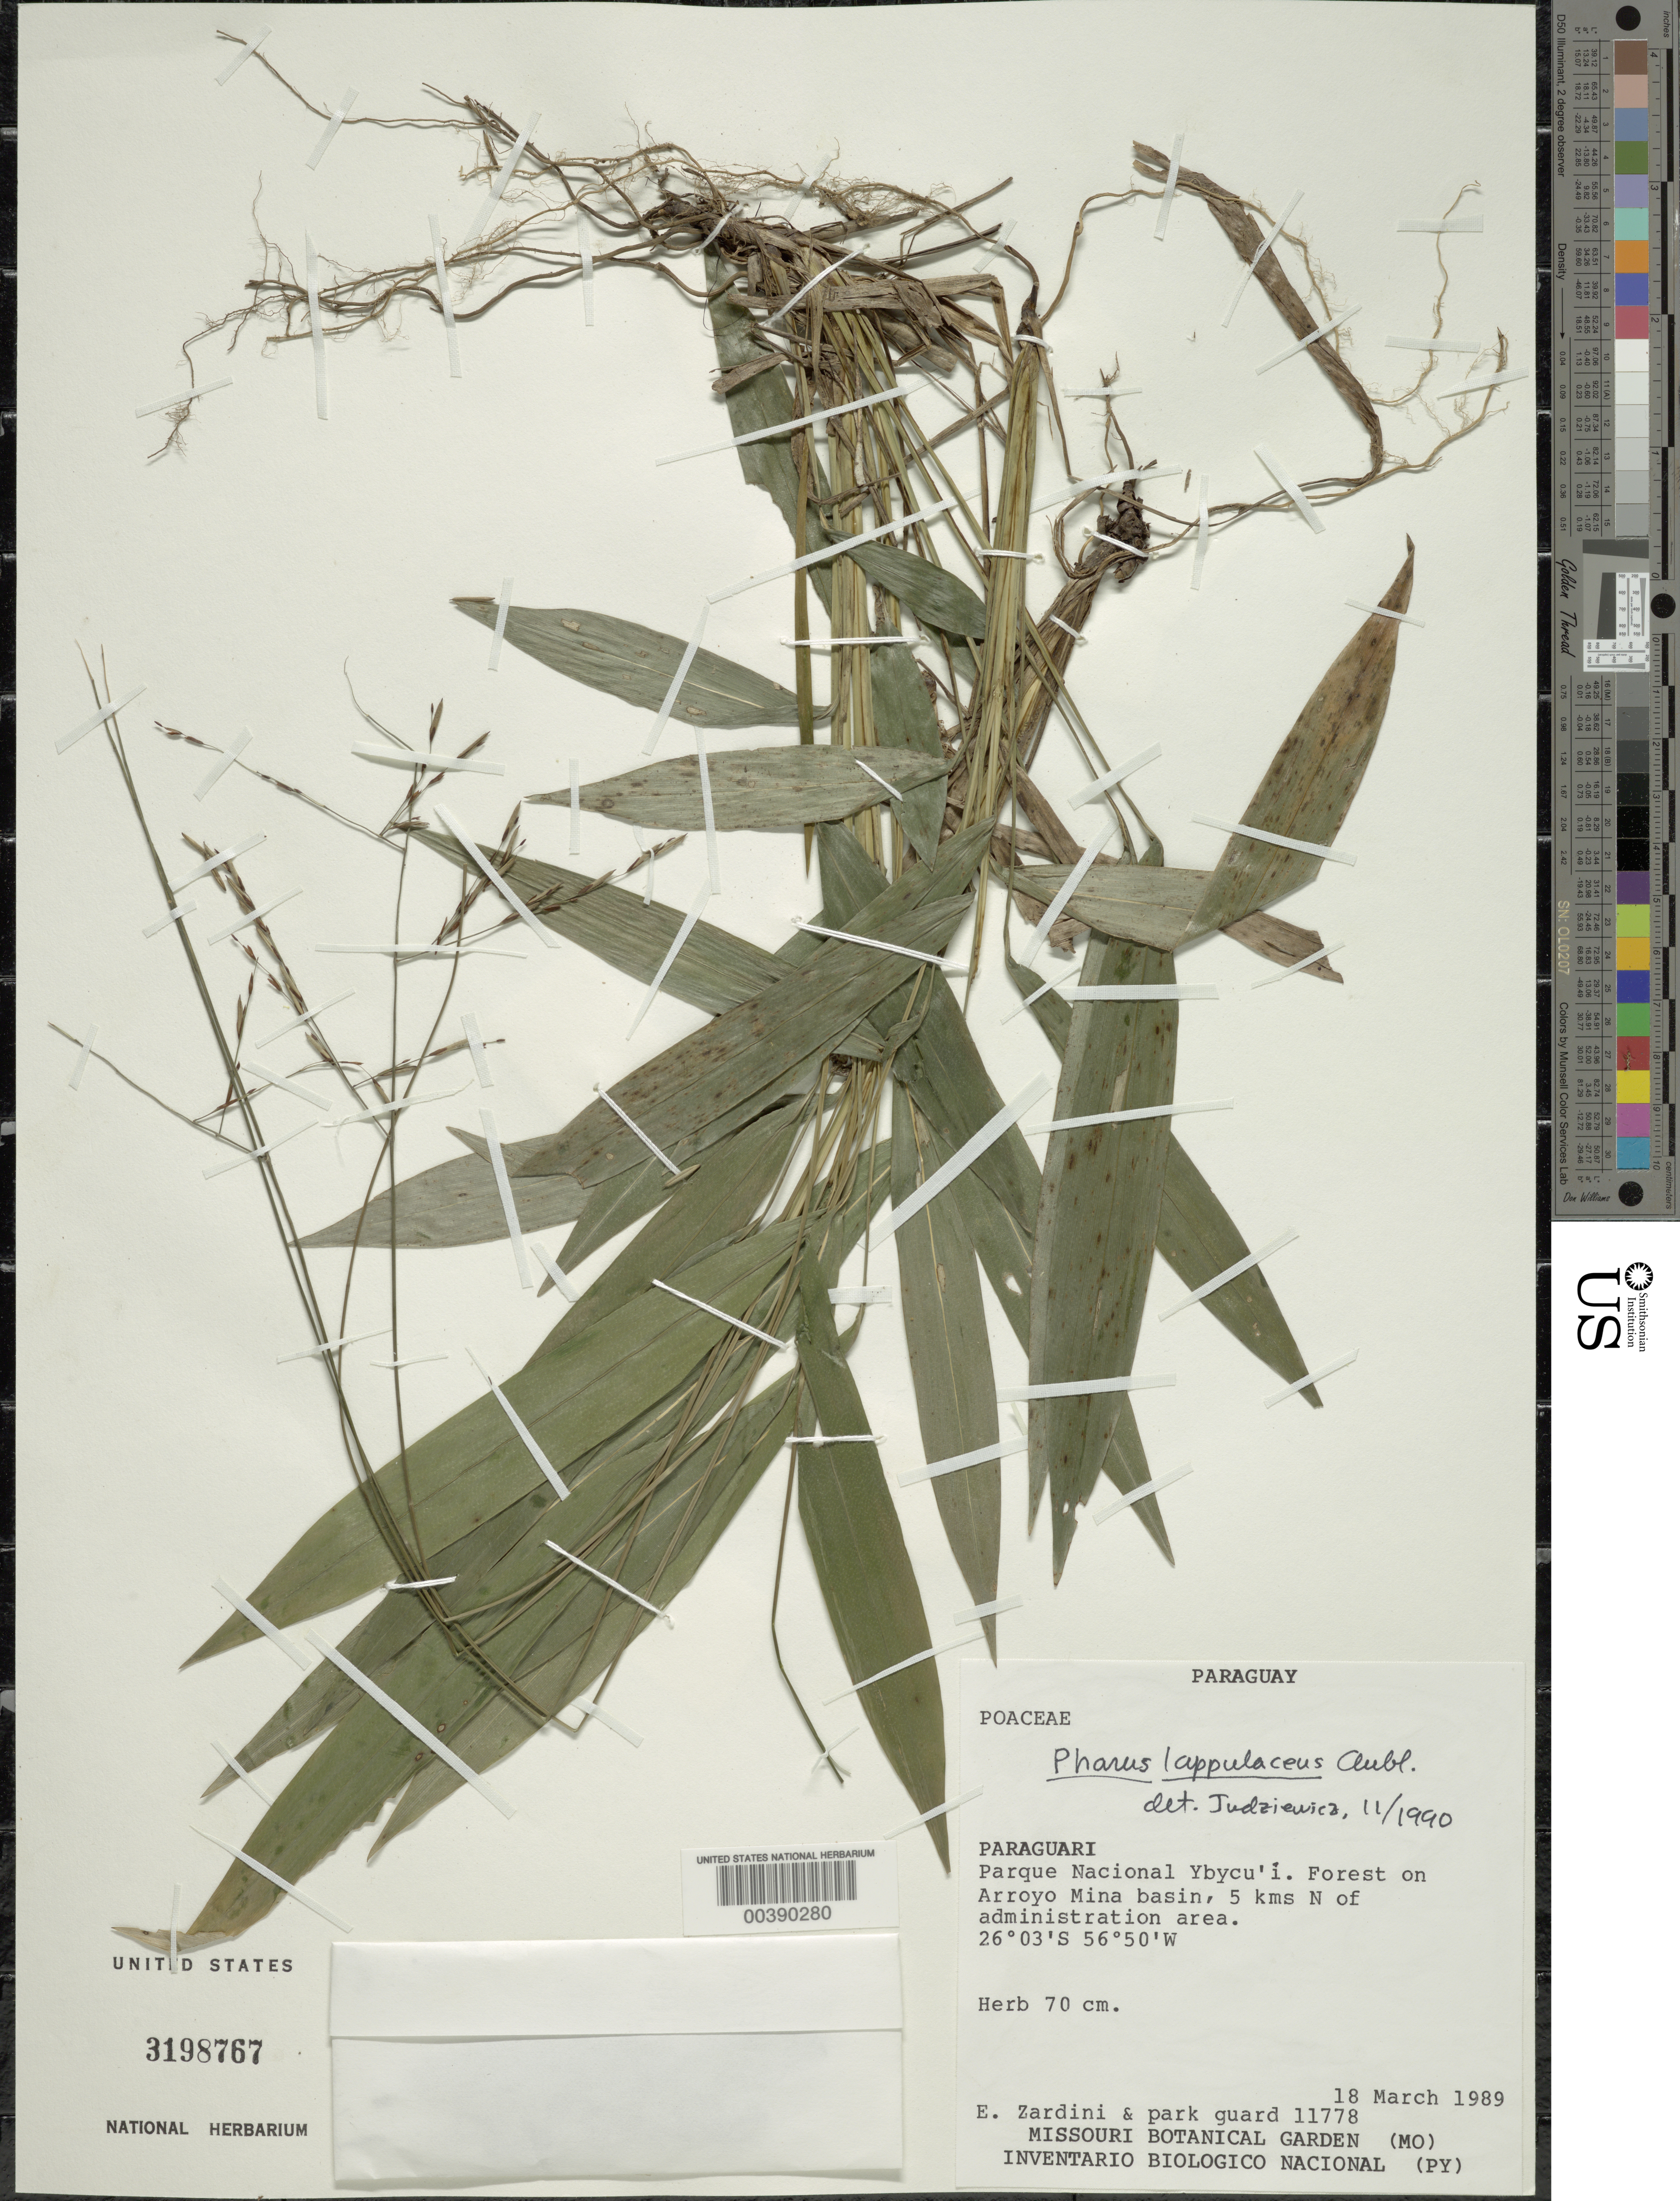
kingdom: Plantae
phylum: Tracheophyta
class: Liliopsida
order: Poales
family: Poaceae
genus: Pharus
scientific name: Pharus lappulaceus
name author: Aubl.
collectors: E. M. Zardini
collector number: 11778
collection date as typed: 18 Mar 1989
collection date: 1989-03-18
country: Paraguay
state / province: Paraguarí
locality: Parque nacional ybycu'i; forest on arroyo mina basin, 5 km n of administration area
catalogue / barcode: US 3198767